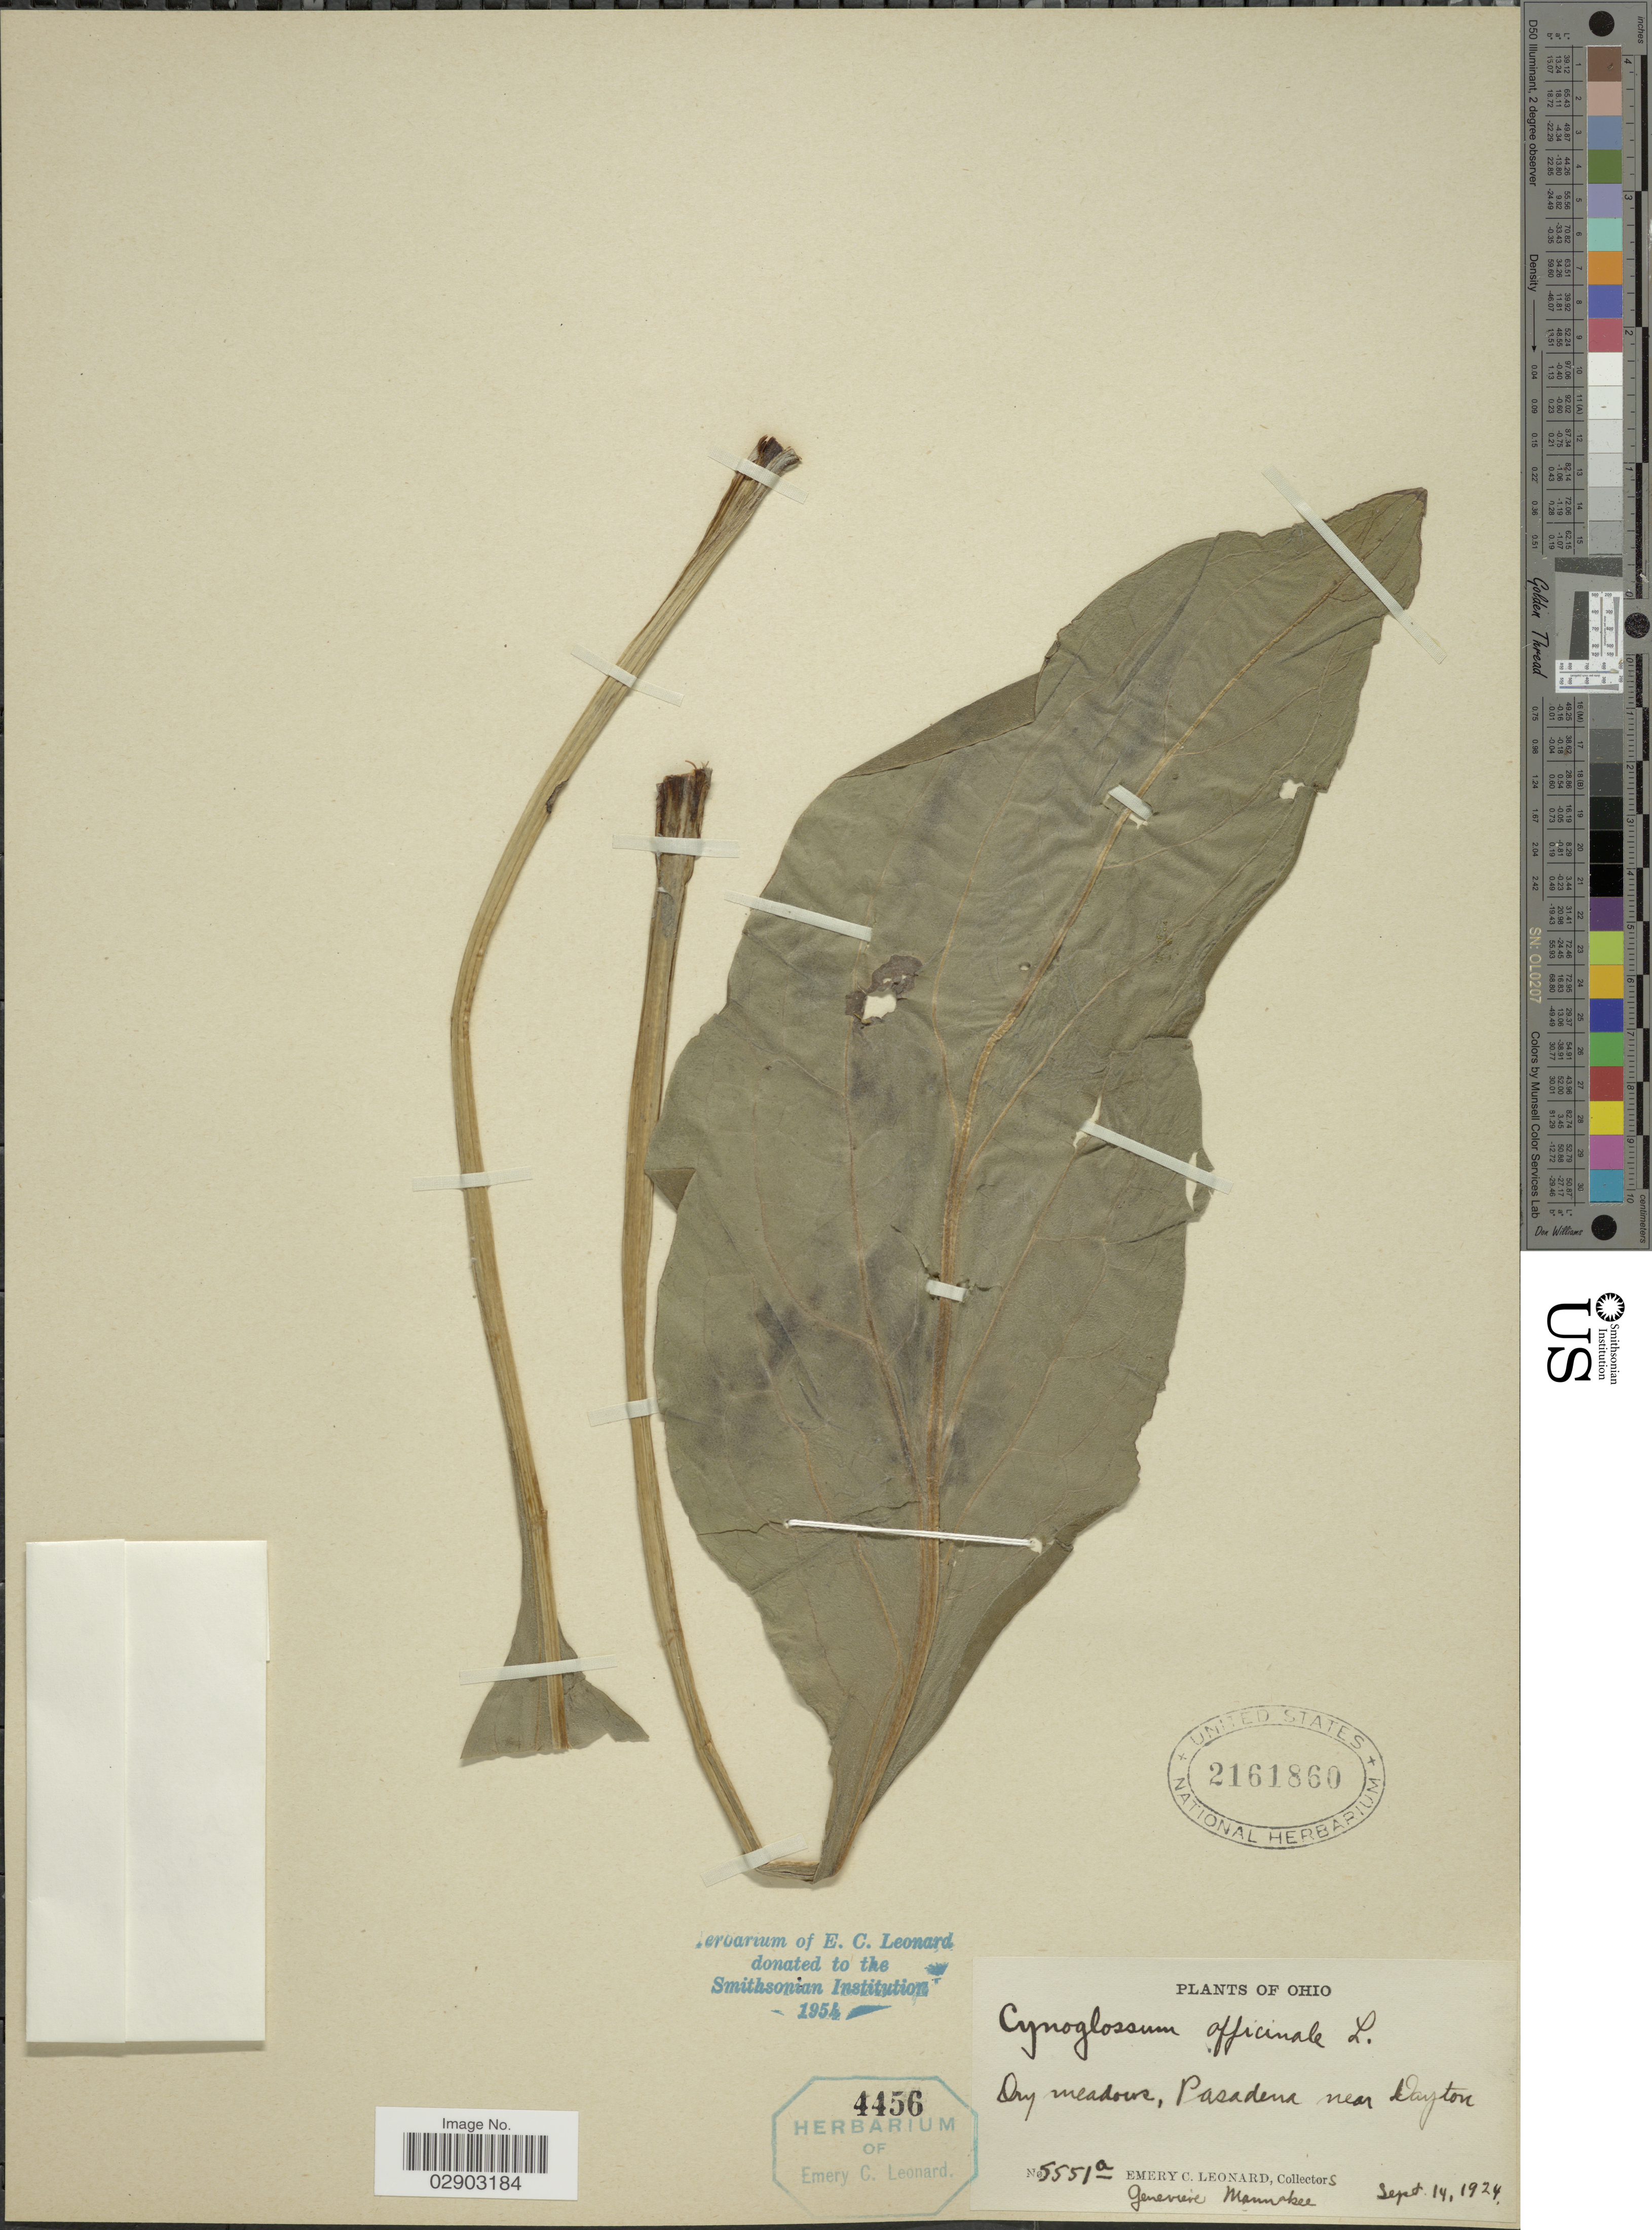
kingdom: Plantae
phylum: Tracheophyta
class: Magnoliopsida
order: Boraginales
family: Boraginaceae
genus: Cynoglossum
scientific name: Cynoglossum officinale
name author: L.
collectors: E. C. Leonard & G. Mannakee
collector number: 5551a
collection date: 1924-09-14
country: United States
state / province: Ohio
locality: Pasadena near Dayton.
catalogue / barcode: US 2161860